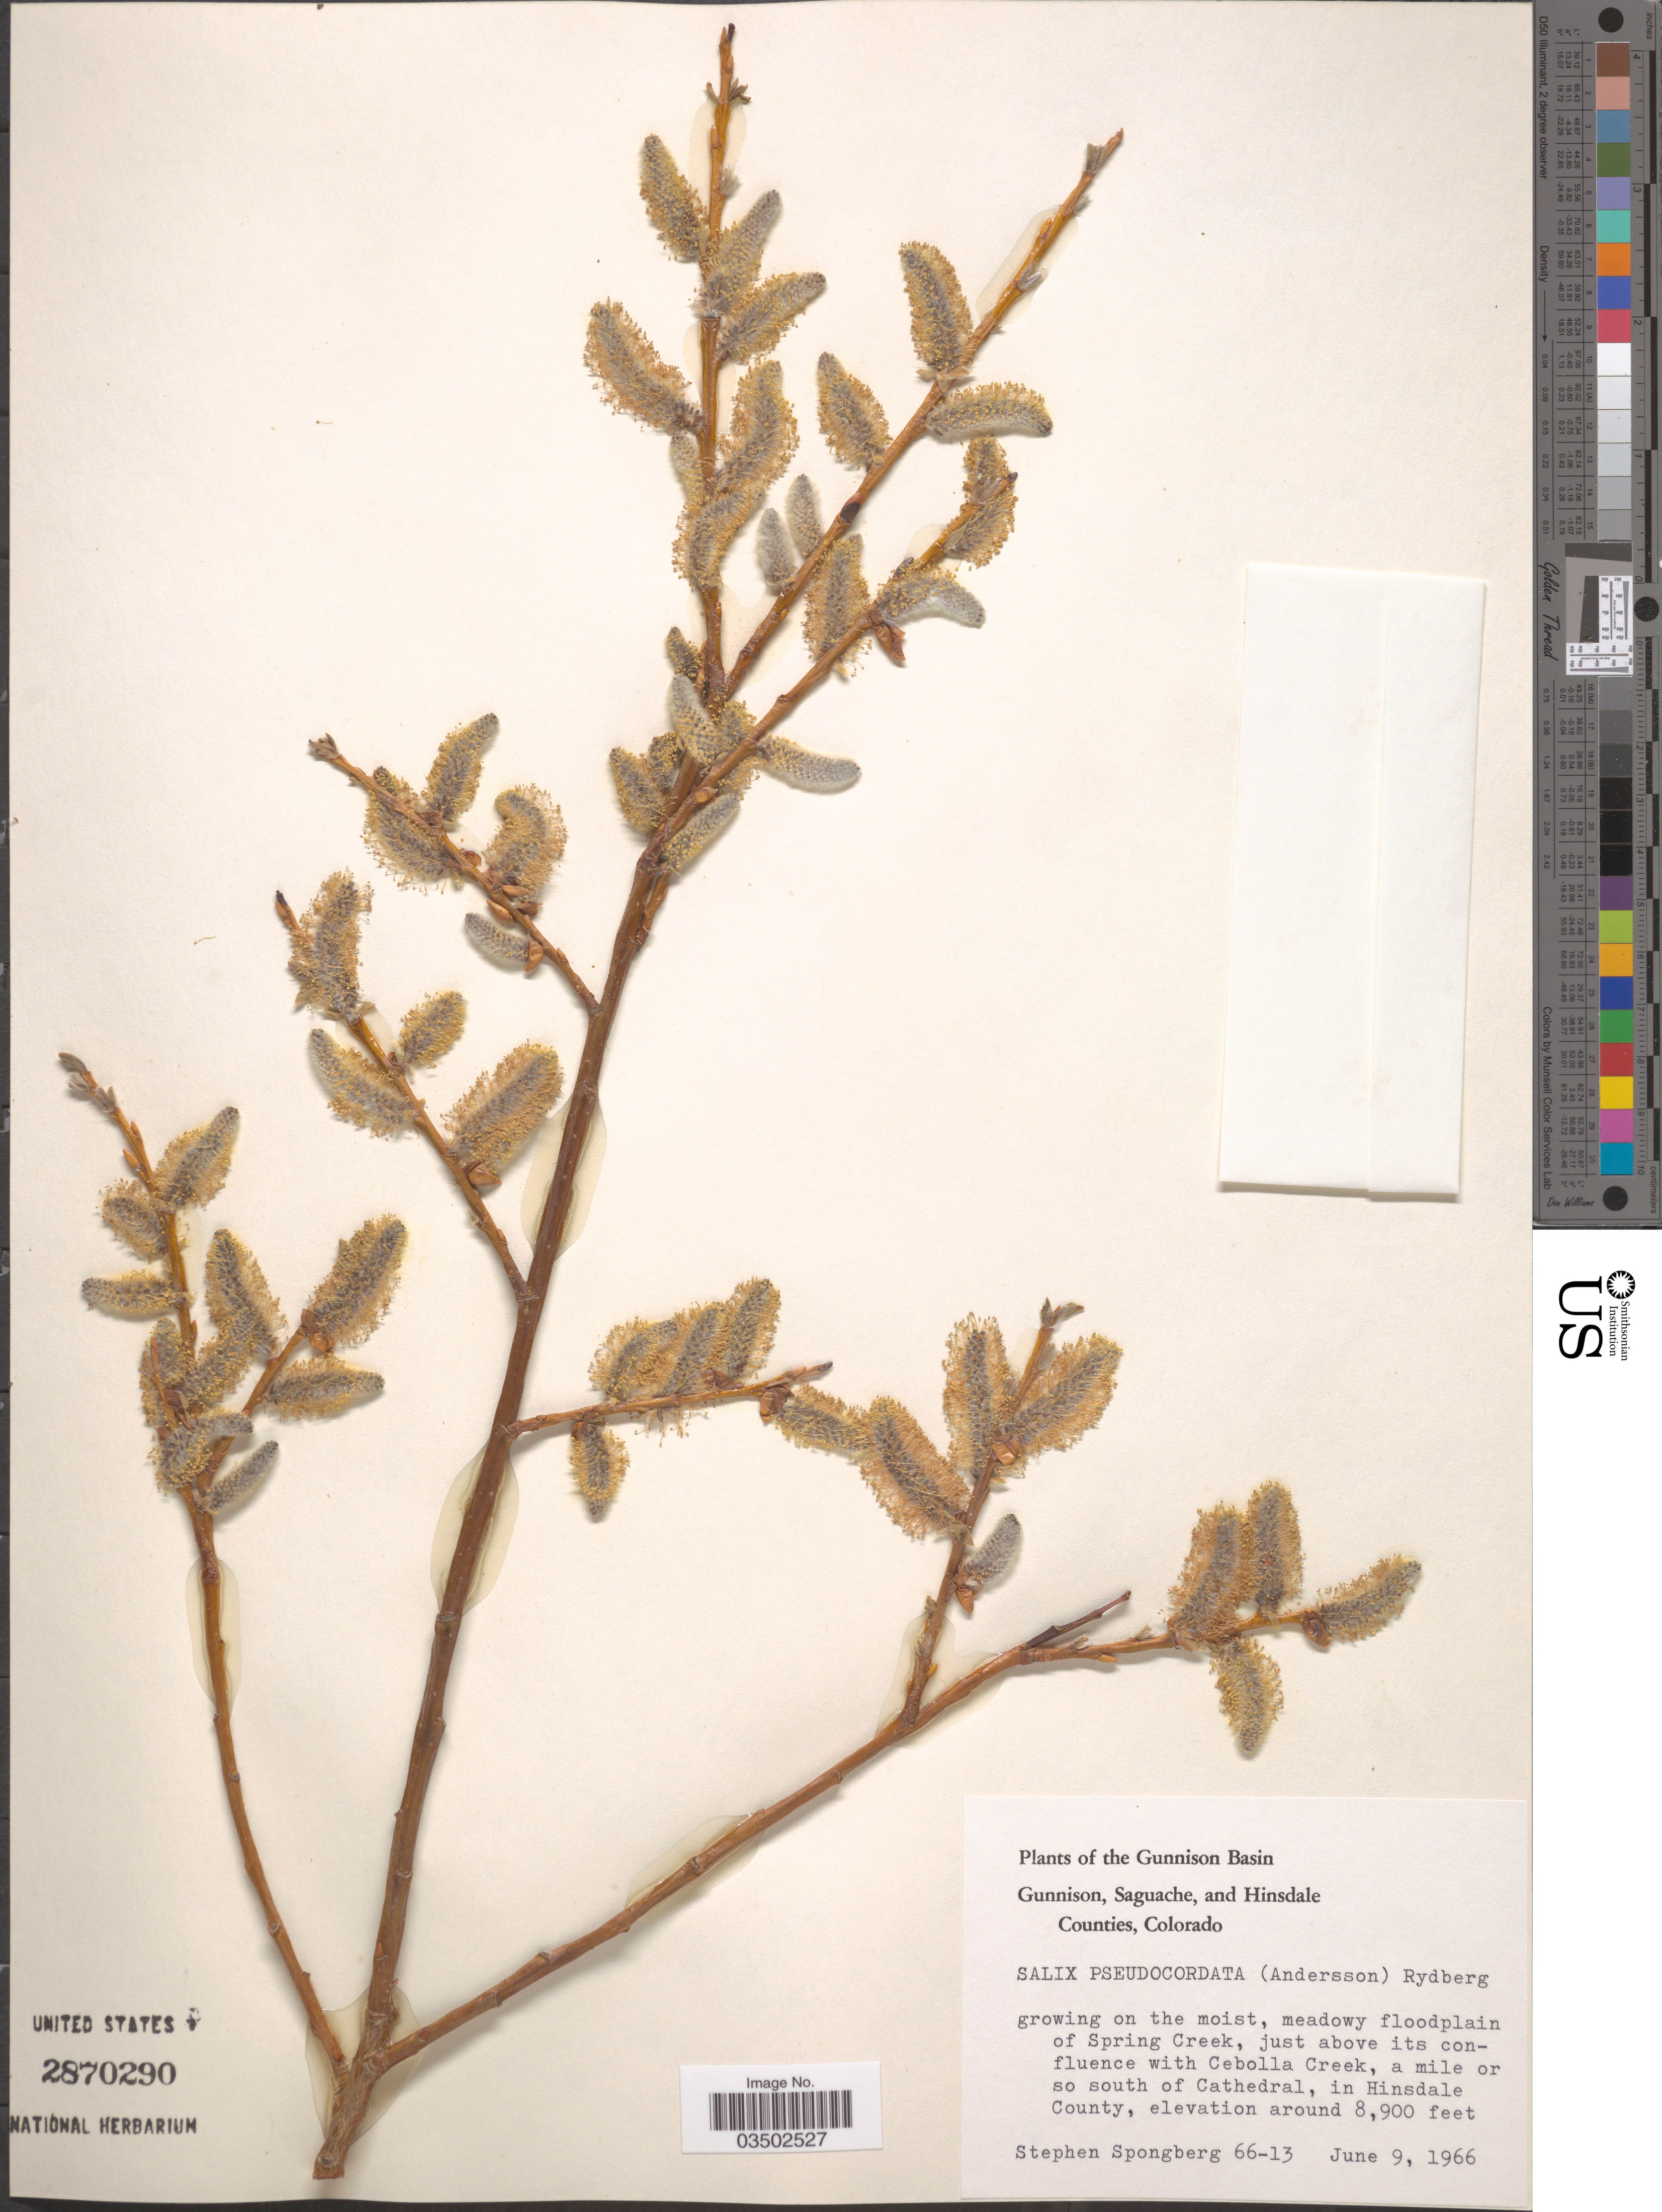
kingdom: Plantae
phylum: Tracheophyta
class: Magnoliopsida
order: Malpighiales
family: Salicaceae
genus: Salix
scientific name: Salix pseudocordata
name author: (Andersson) Andersson ex Rydb.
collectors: S. A.Spongberg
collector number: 66-13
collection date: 1966-06-09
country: United States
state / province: Colorado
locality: The Gunnison Basin. Meadowy floodplain of Spring Creek, just above its confluence with Cebolla Creek, a mile or so south of Cathedral, in Hinsdale County.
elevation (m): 2713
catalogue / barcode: US 2870290